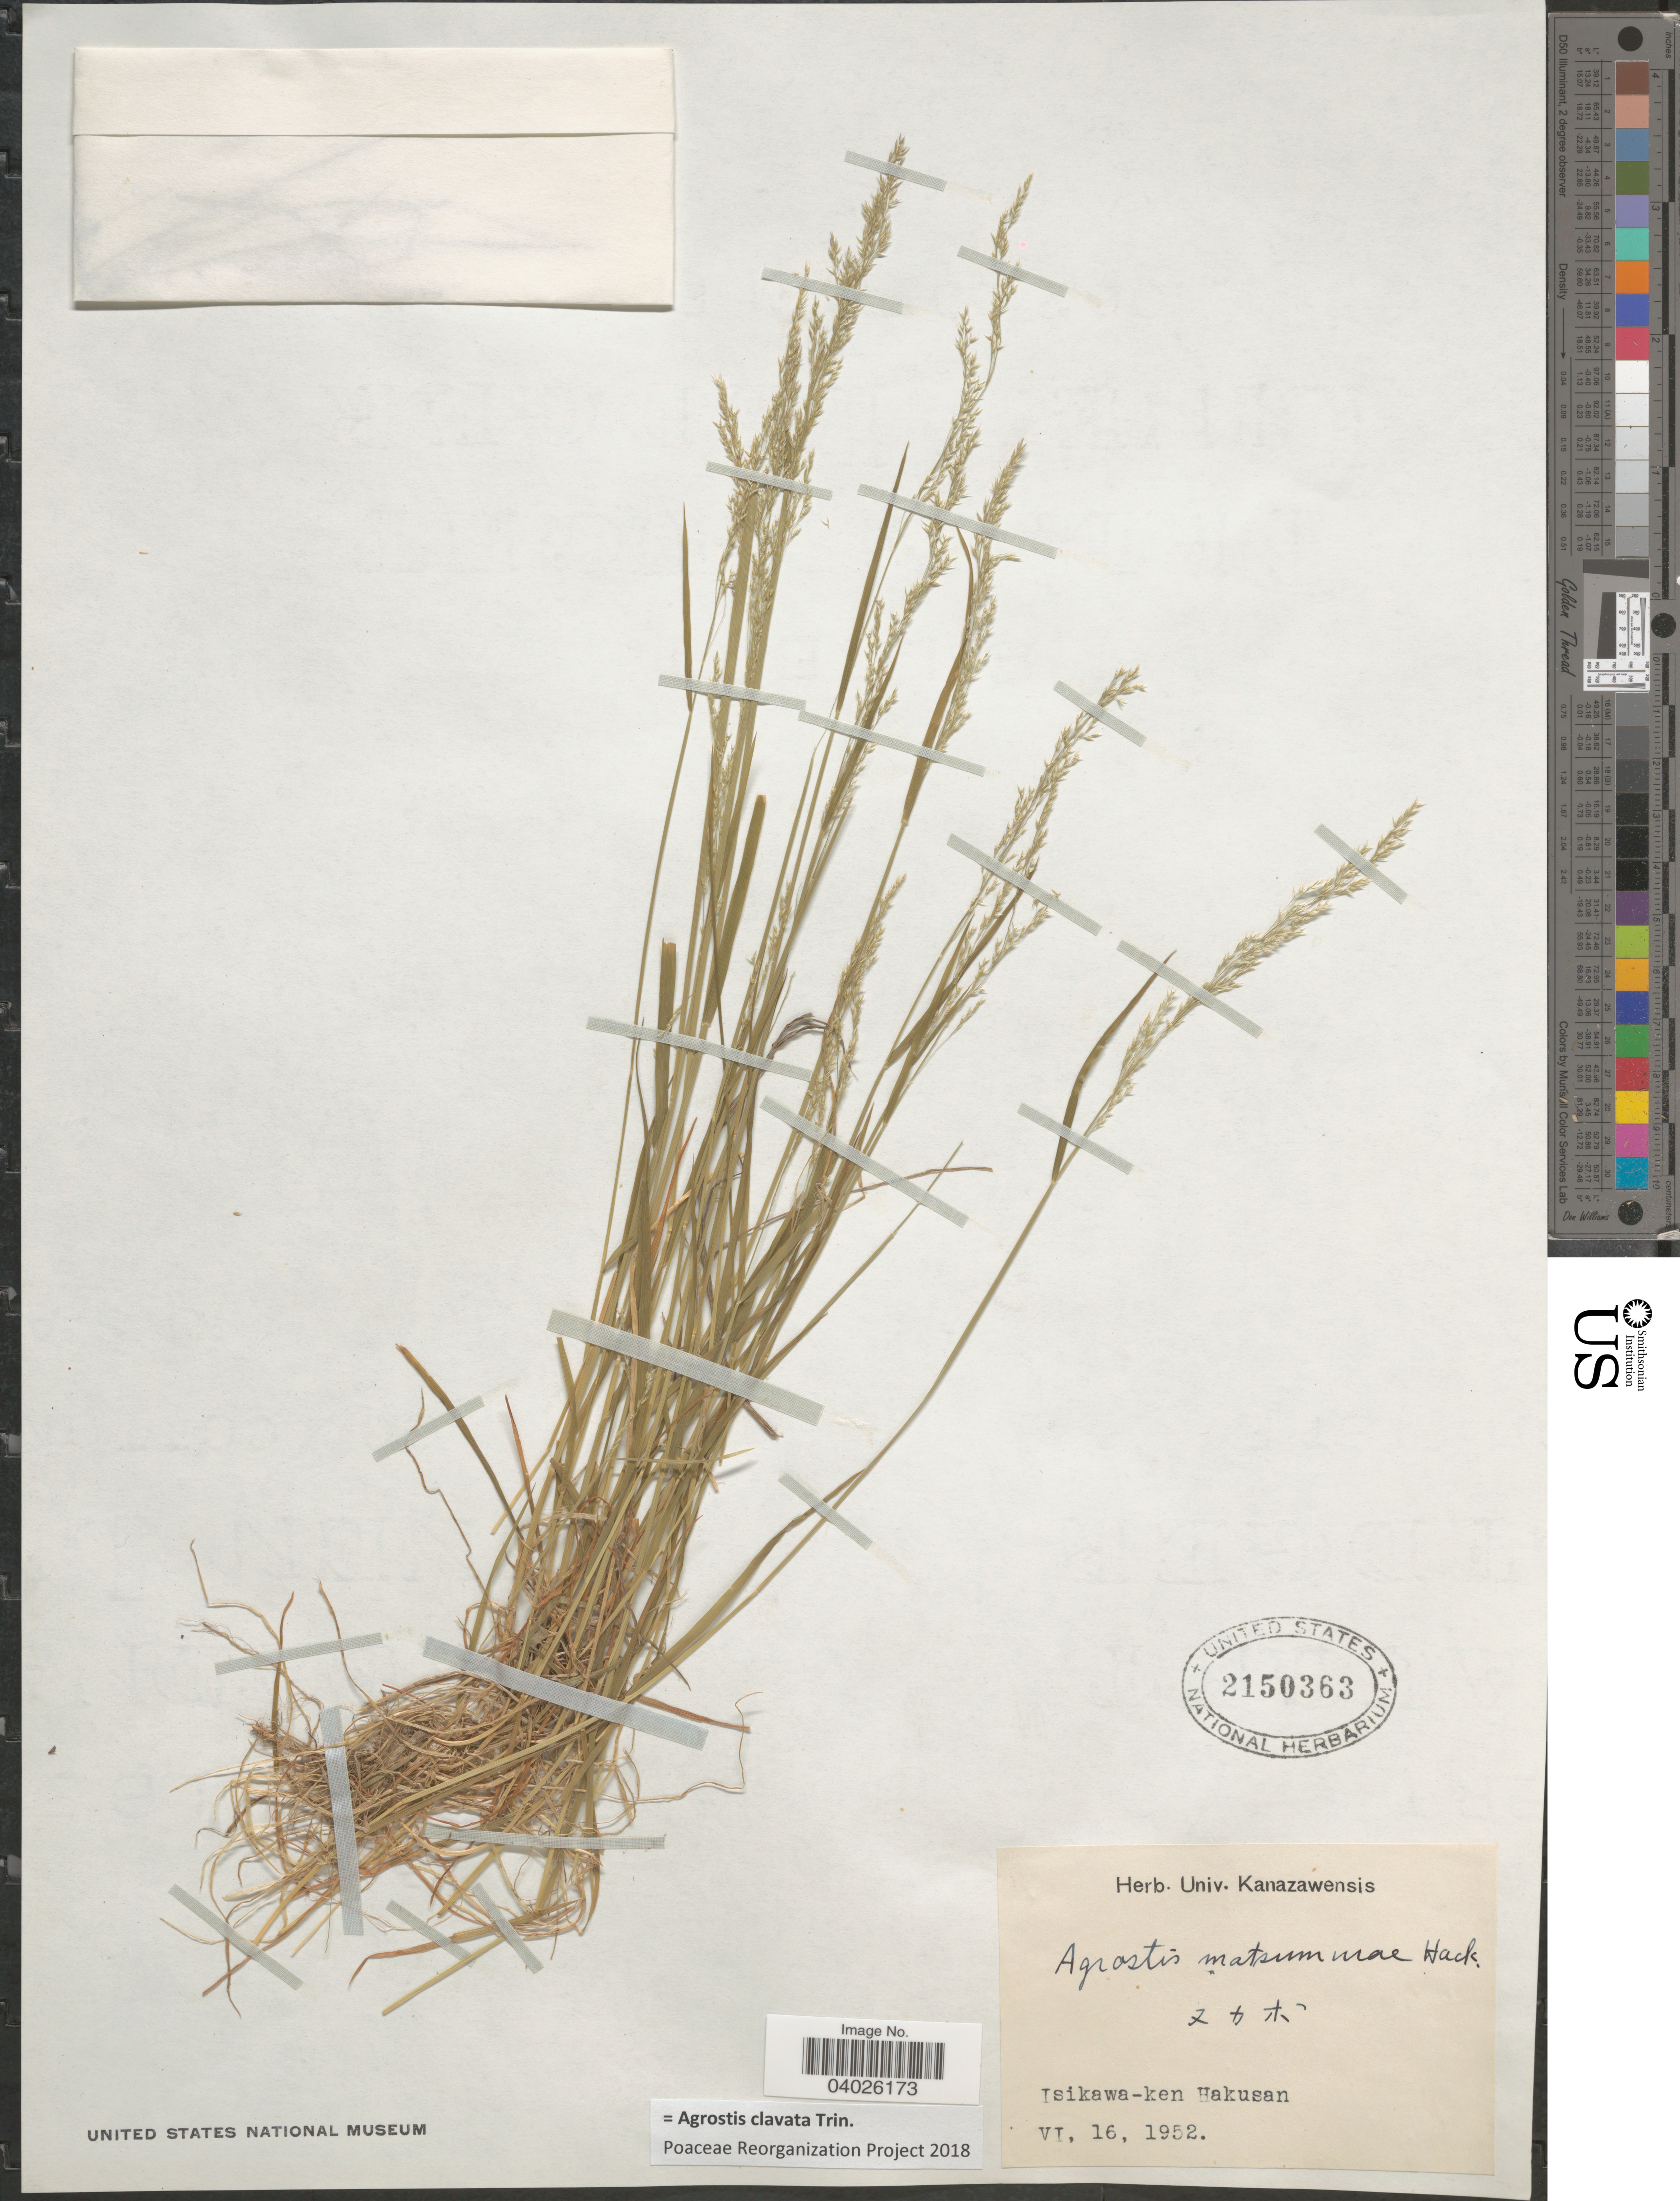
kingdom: Plantae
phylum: Tracheophyta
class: Liliopsida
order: Poales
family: Poaceae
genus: Agrostis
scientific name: Agrostis clavata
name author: Trin.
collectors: Ex Herb. Univ. Kanazawensis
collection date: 1952-06-16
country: Japan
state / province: Isikawa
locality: Isikawa-ken Hakusan.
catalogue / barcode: US 2150363